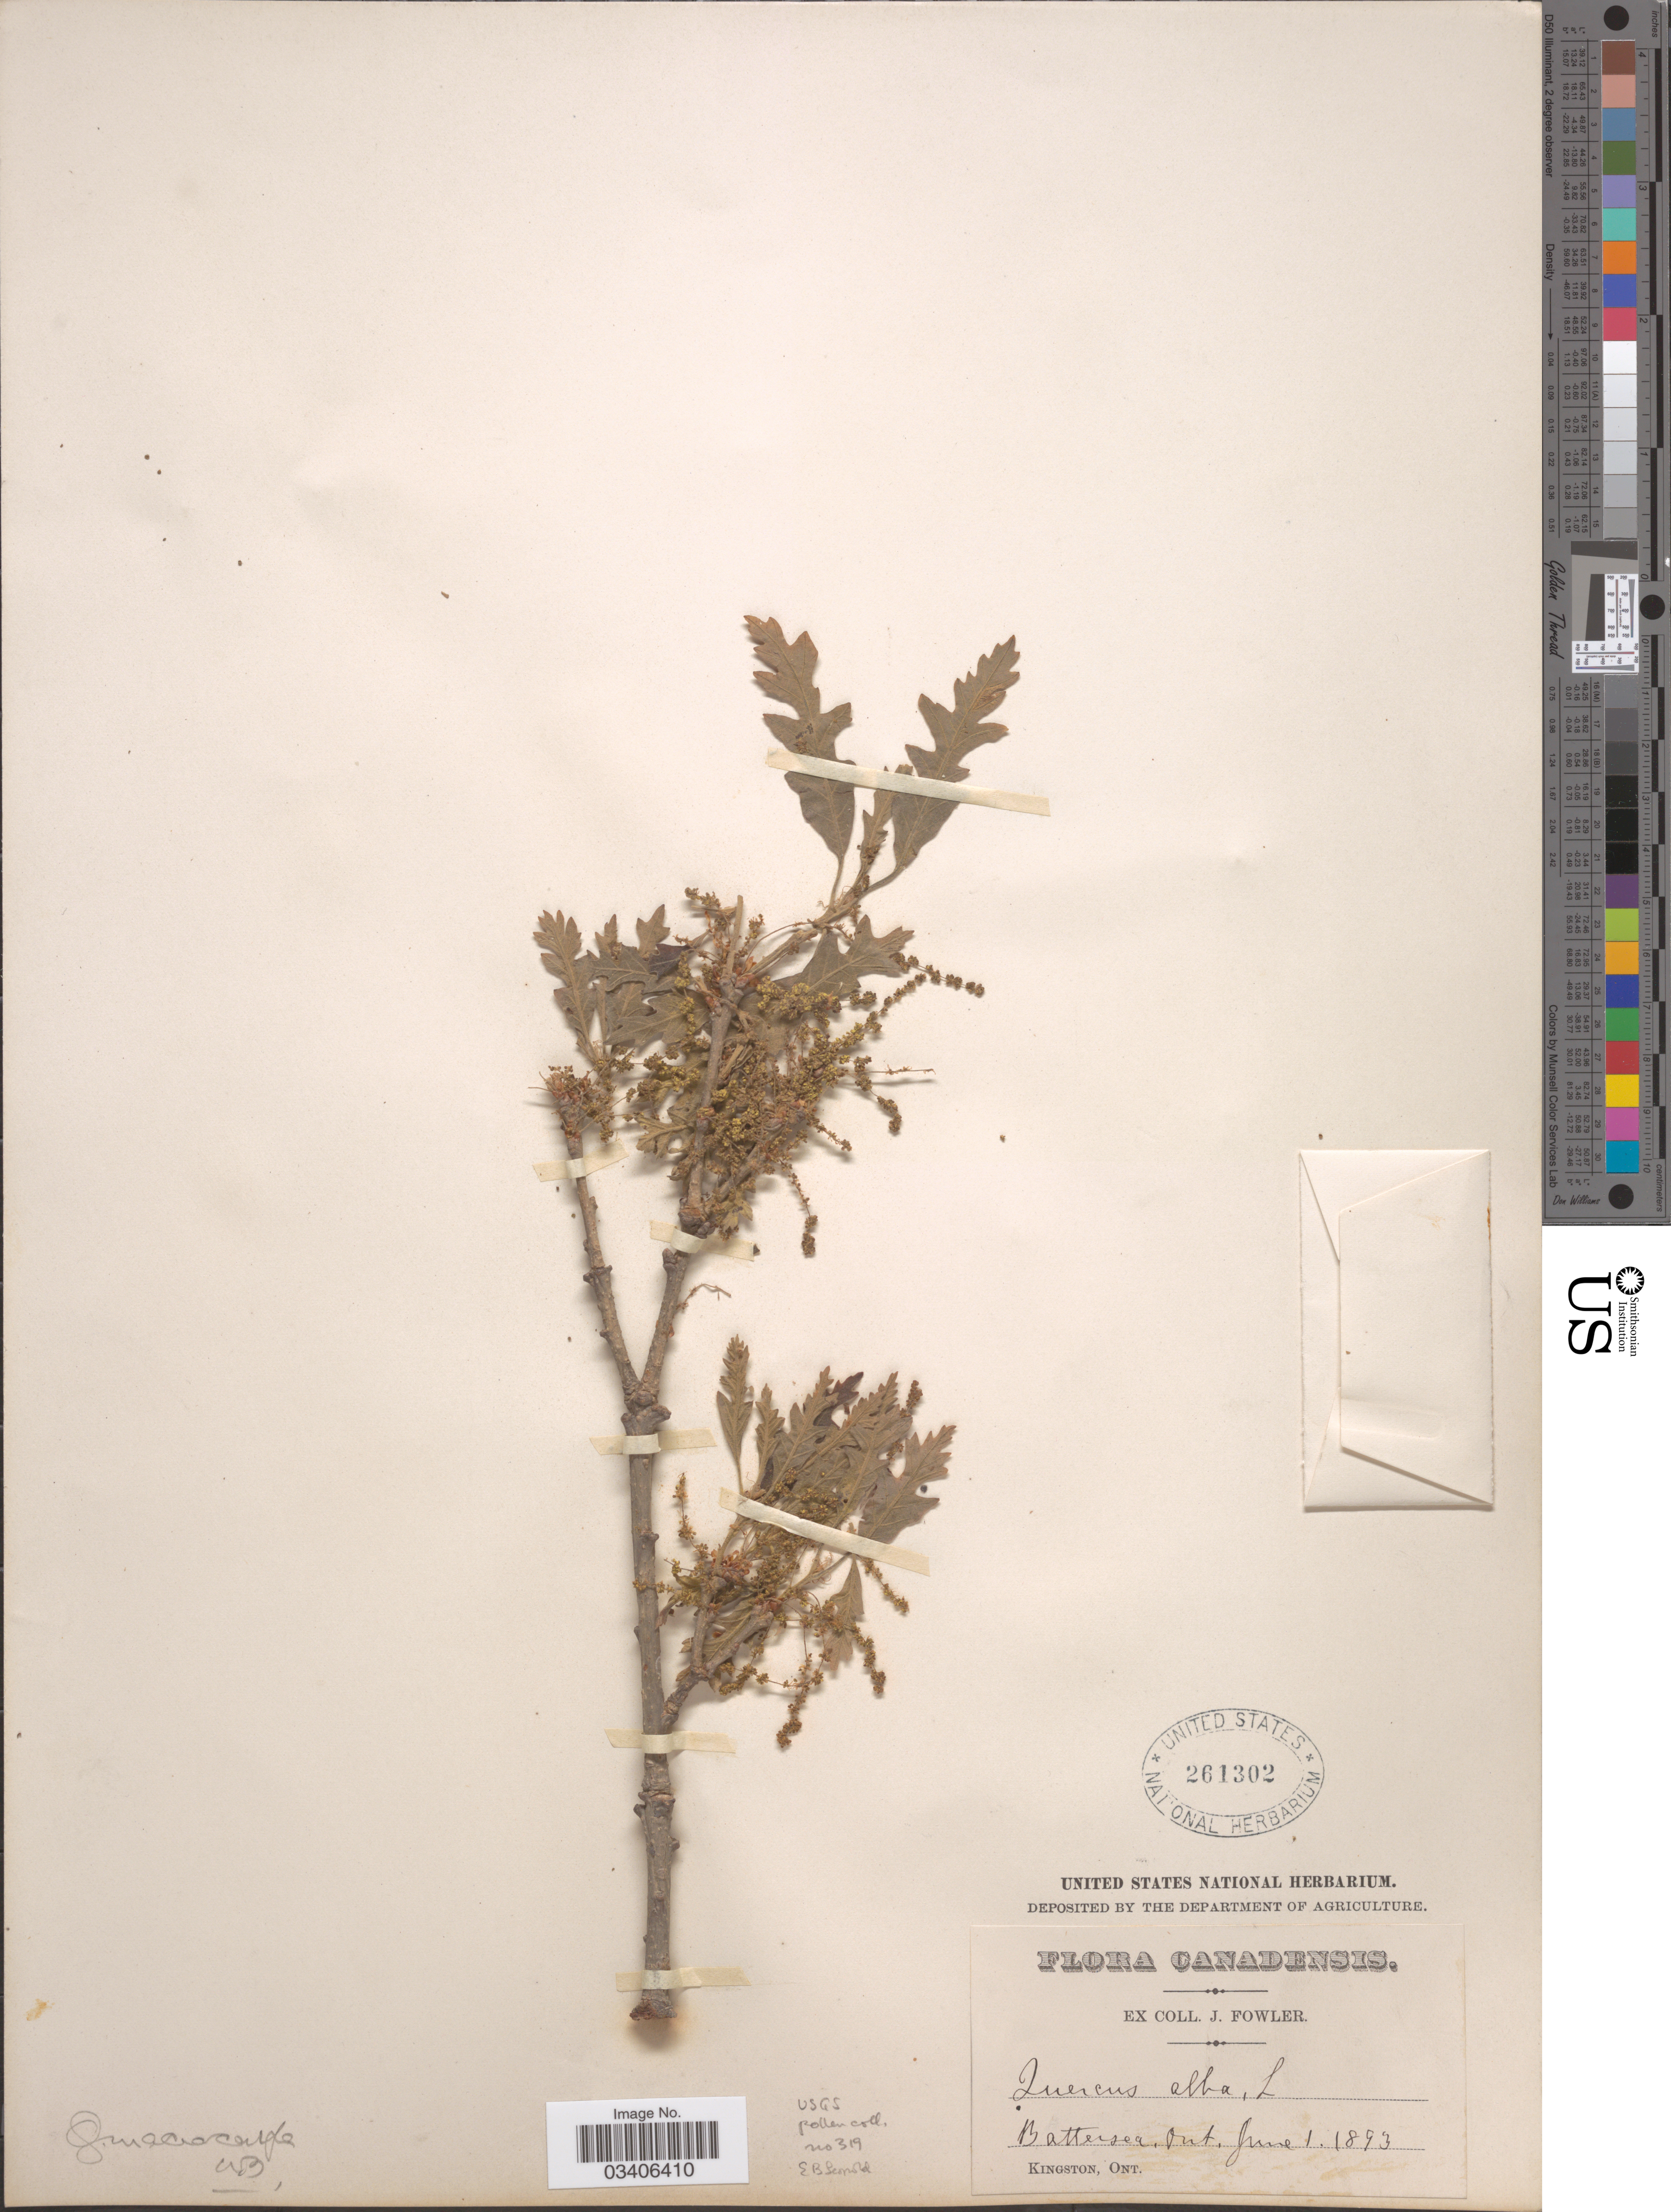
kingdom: Plantae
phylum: Tracheophyta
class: Magnoliopsida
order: Fagales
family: Fagaceae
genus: Quercus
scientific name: Quercus macrocarpa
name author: Michx.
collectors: J. Fowler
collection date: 1893-06-01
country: Canada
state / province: Ontario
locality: Battersea.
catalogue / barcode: US 261302